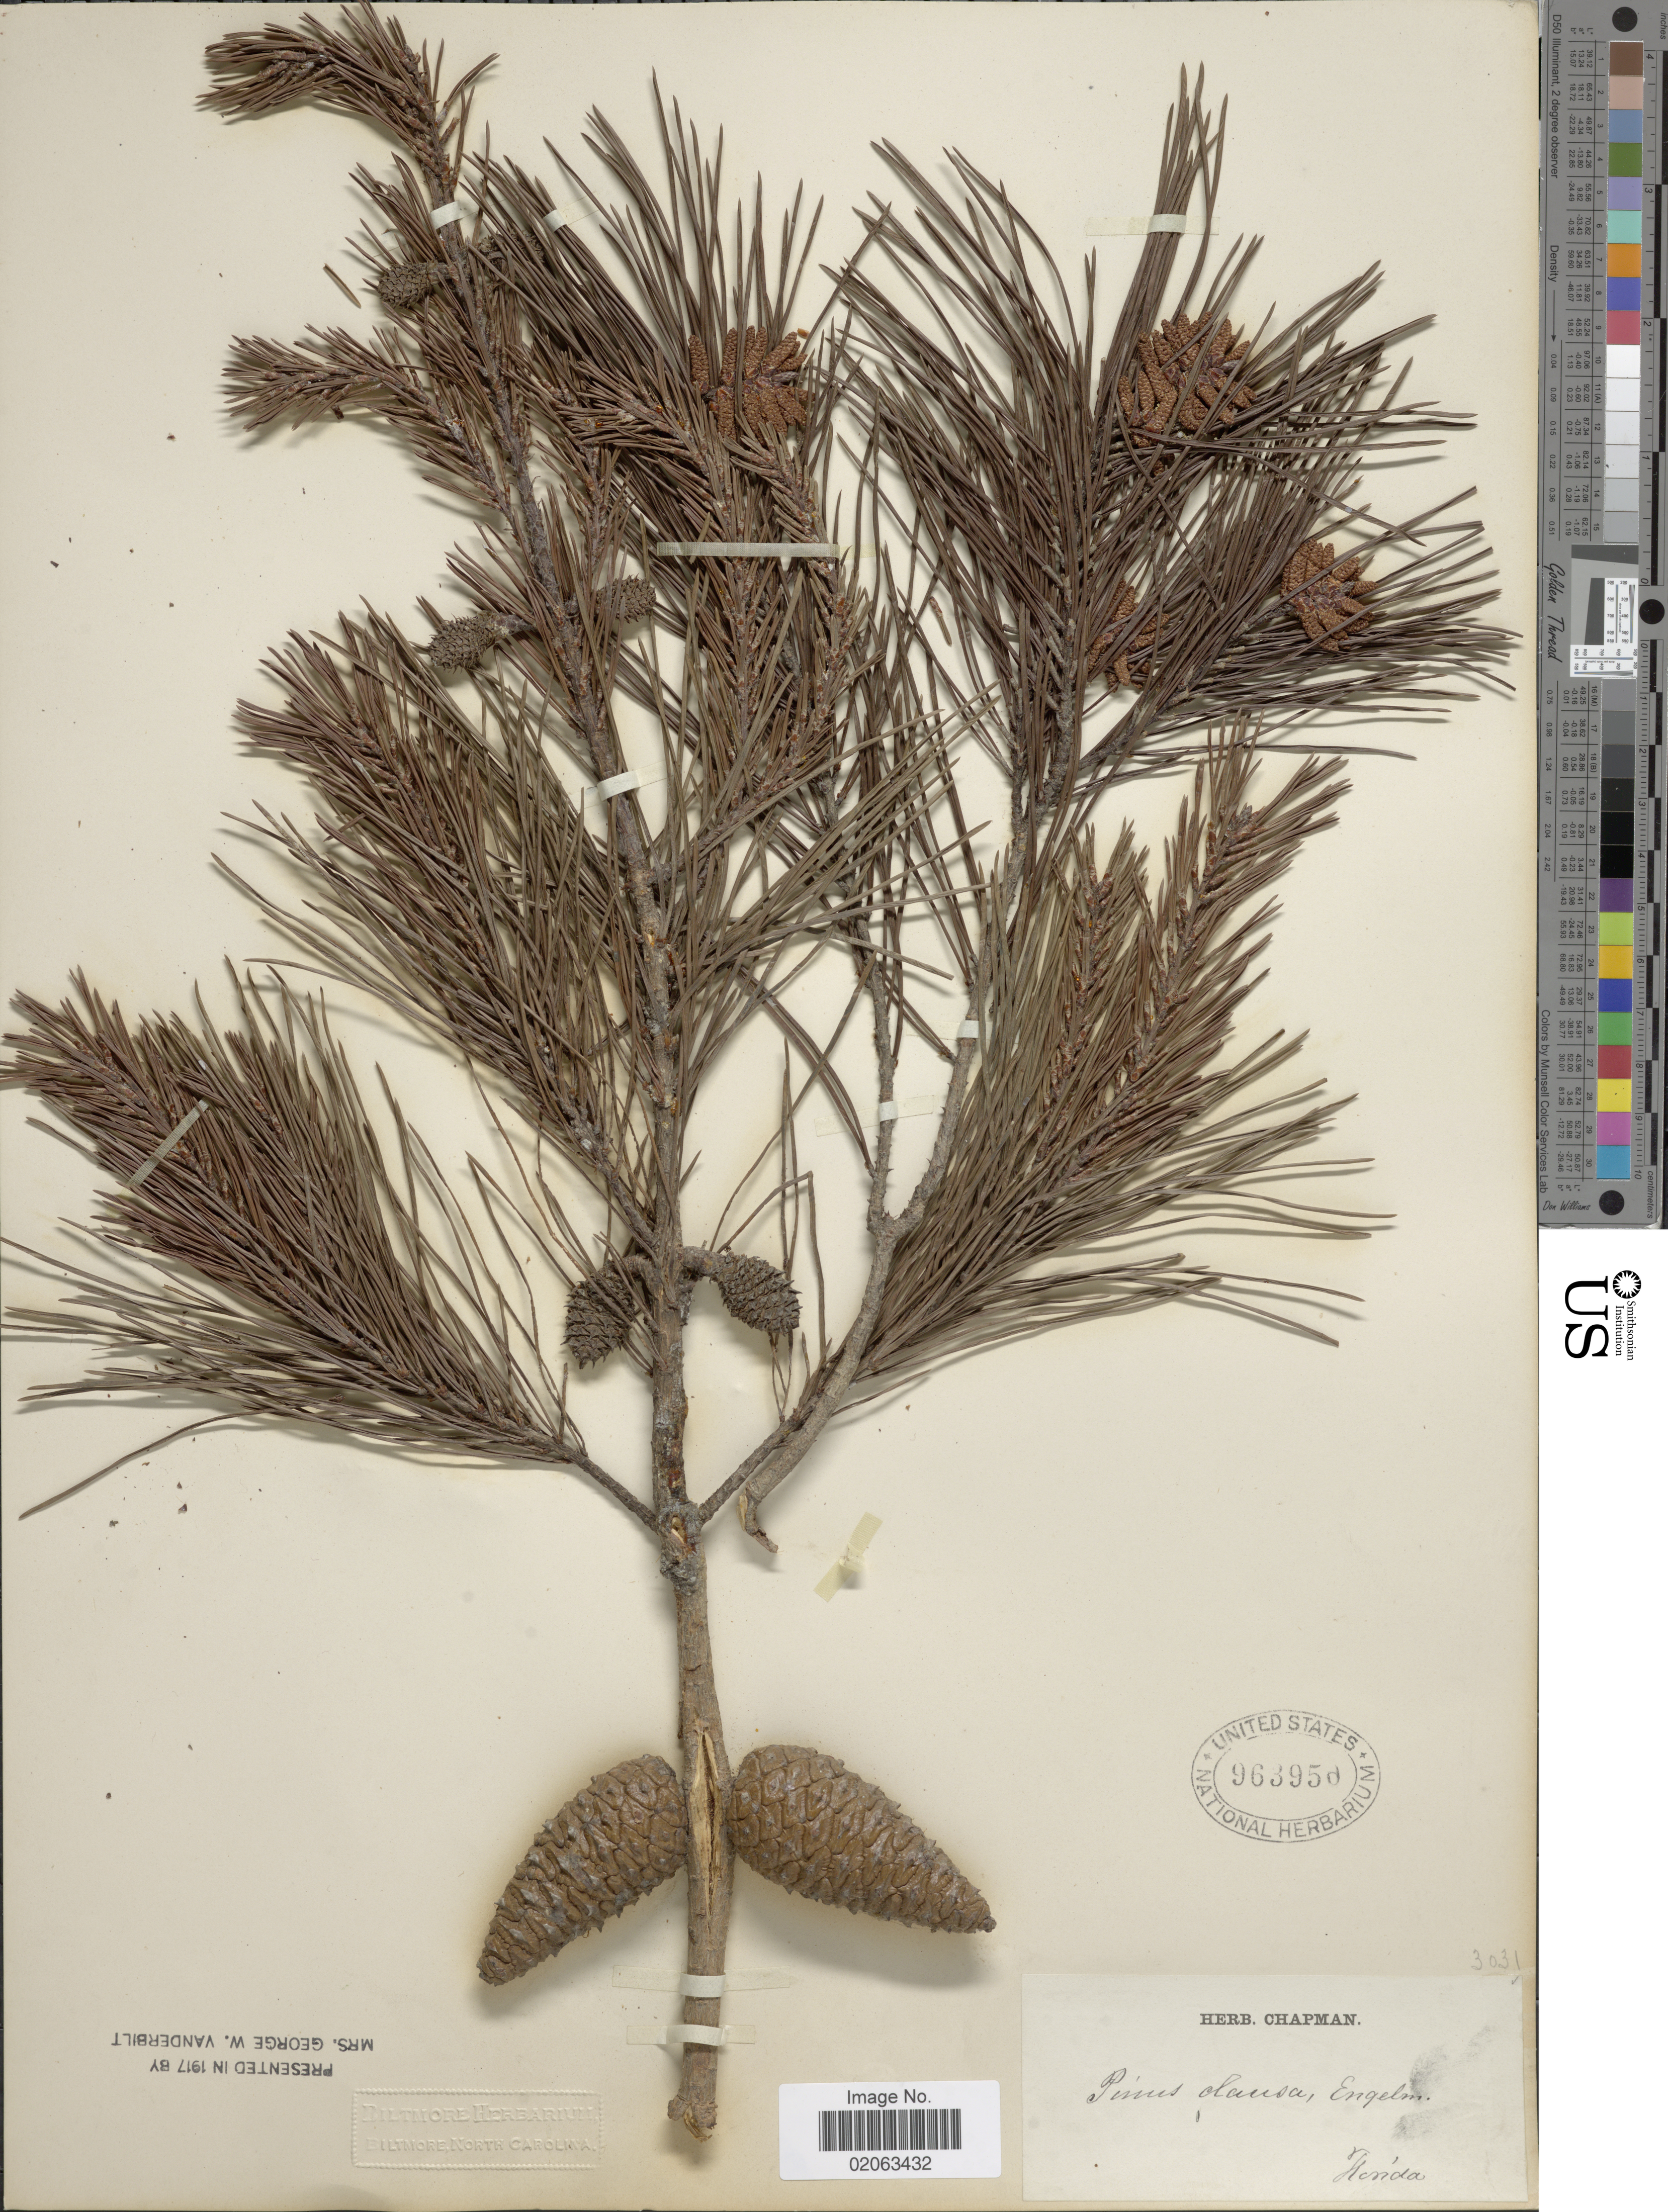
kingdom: Plantae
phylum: Tracheophyta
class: Pinopsida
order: Pinales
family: Pinaceae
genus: Pinus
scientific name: Pinus clausa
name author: (Chapm. ex Engelm.) Vasey ex Sarg.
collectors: ex herb. Chapman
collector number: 3031*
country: United States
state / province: Florida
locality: Florida.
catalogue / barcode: US 963950